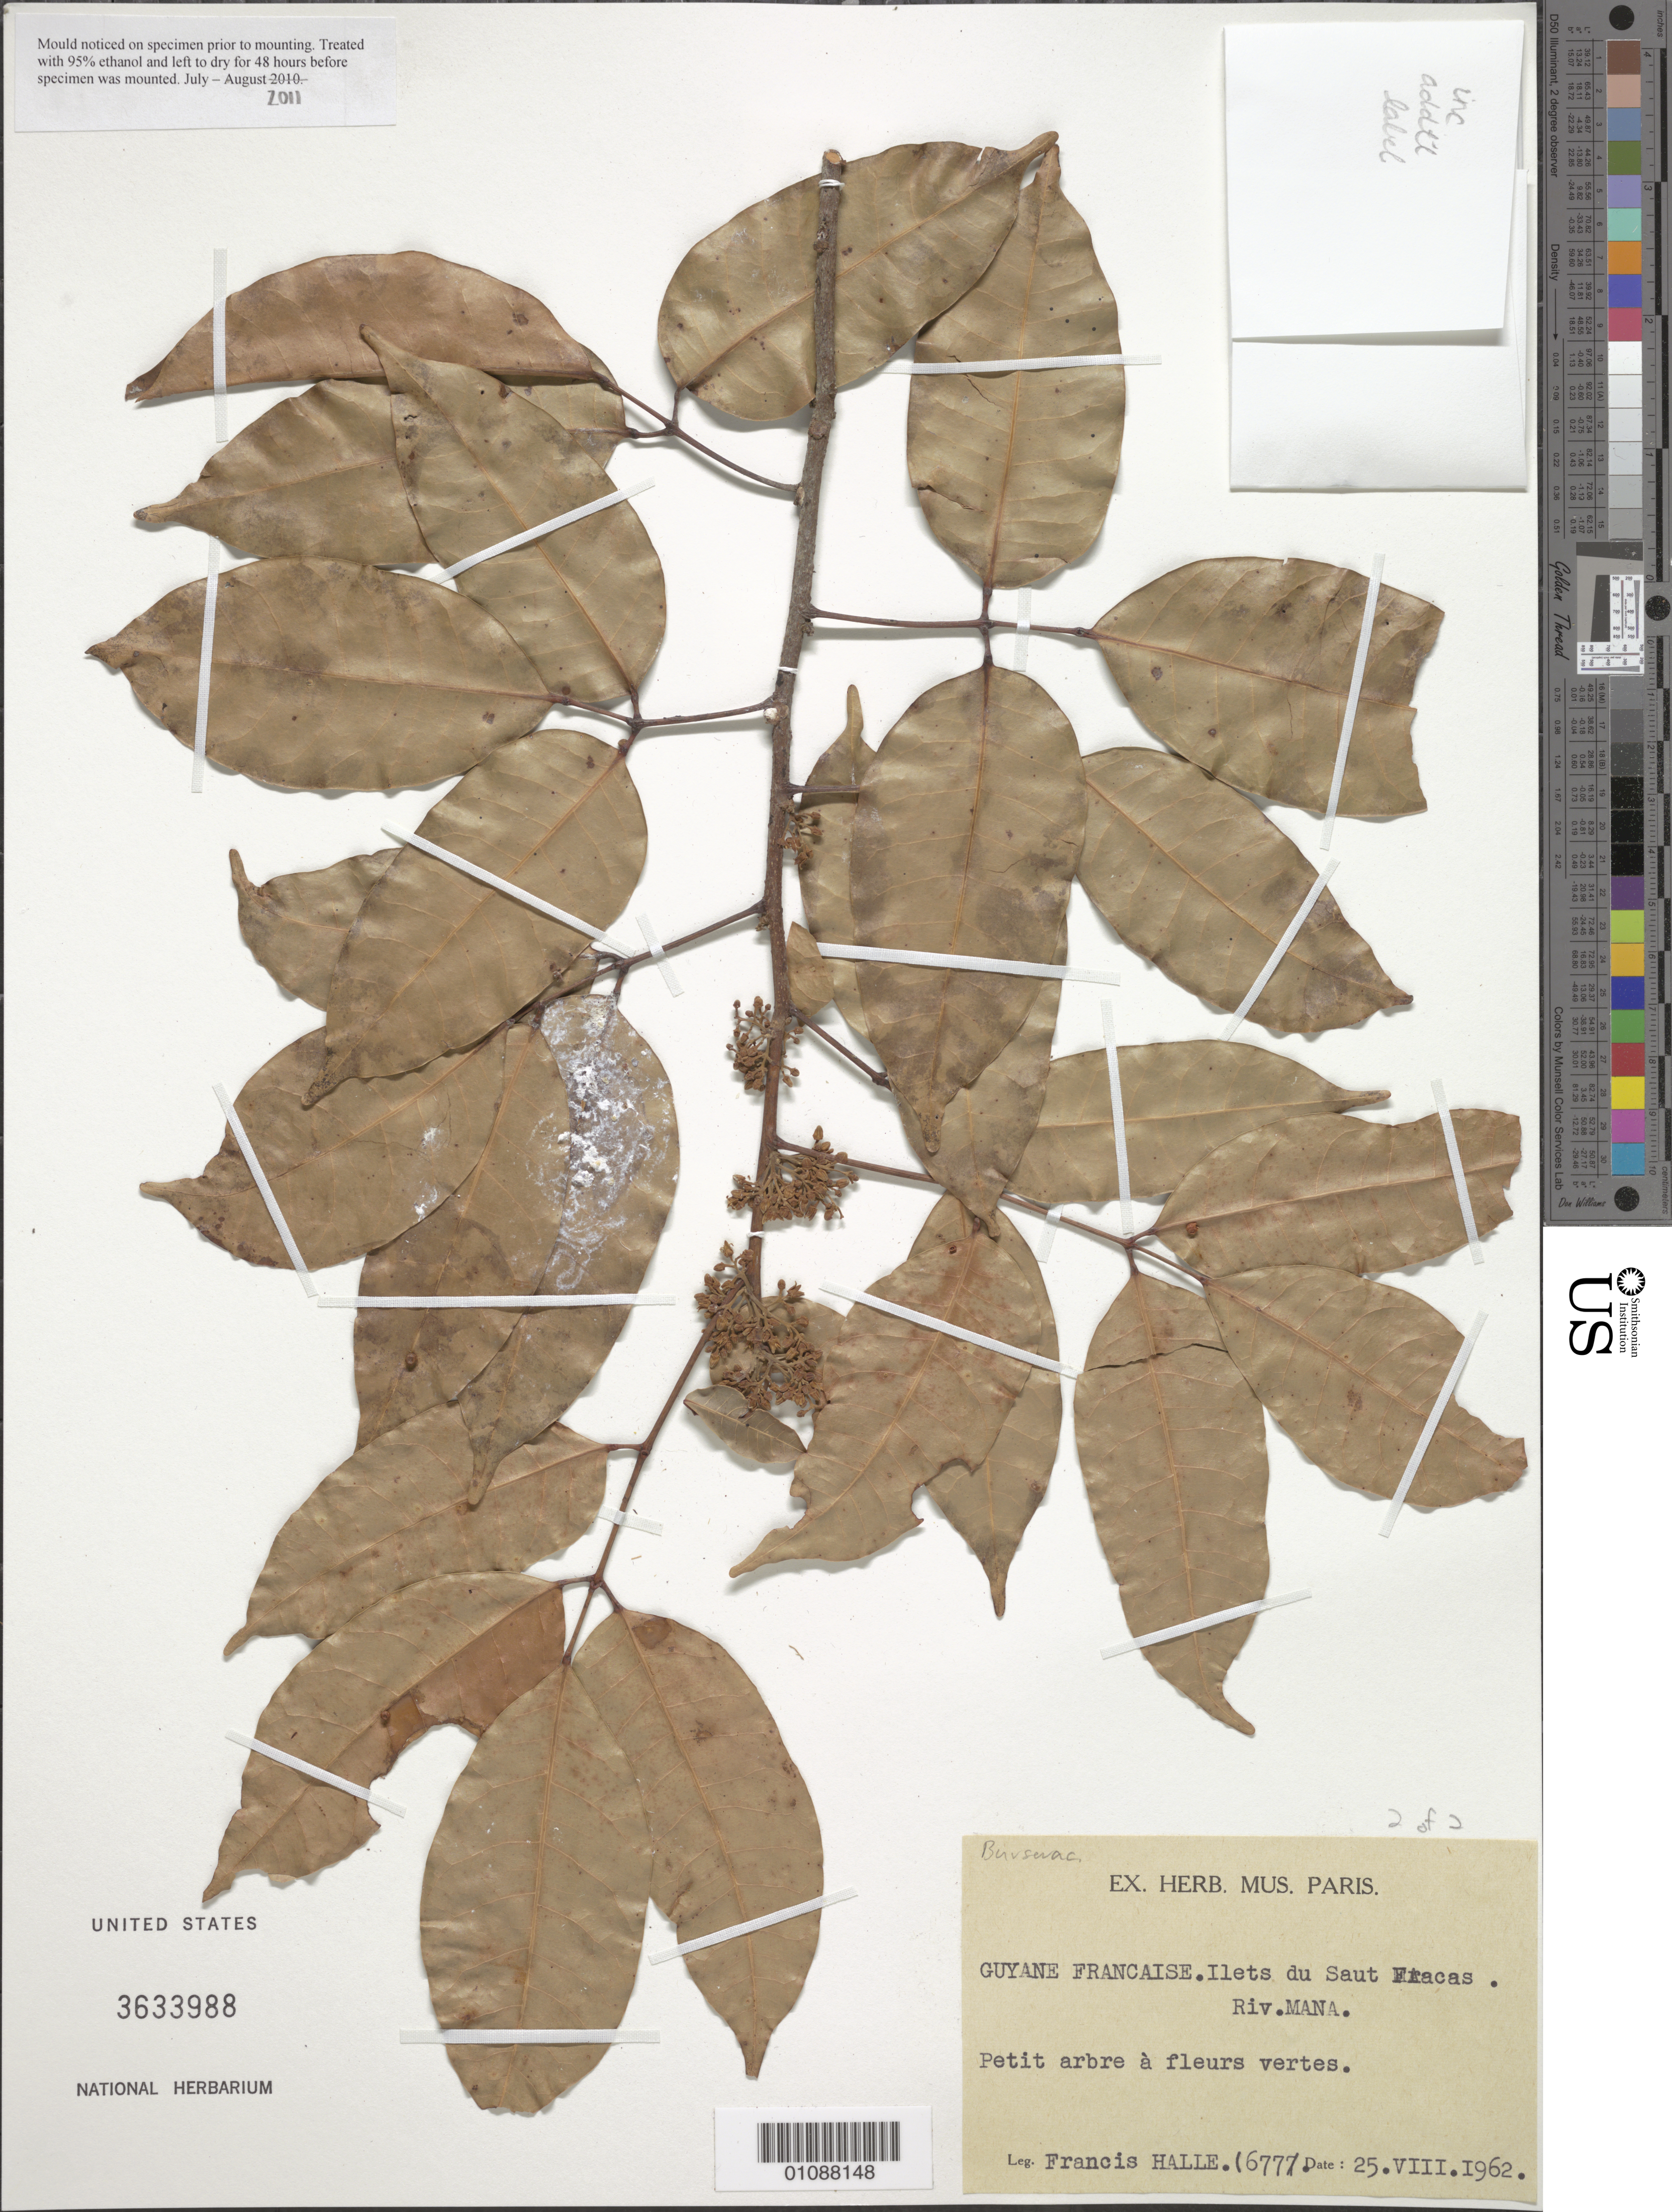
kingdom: Plantae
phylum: Tracheophyta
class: Magnoliopsida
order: Sapindales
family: Burseraceae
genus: Protium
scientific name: Protium heptaphyllum subsp. heptaphyllum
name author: (Aubl.) Marchand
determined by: Daly, D.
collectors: F. Hallé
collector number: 6771*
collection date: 1962-08-25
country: Guyana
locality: Guyane Francaise. Ilets du Saut Fracas. Riv.Mana.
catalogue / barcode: US 3633988